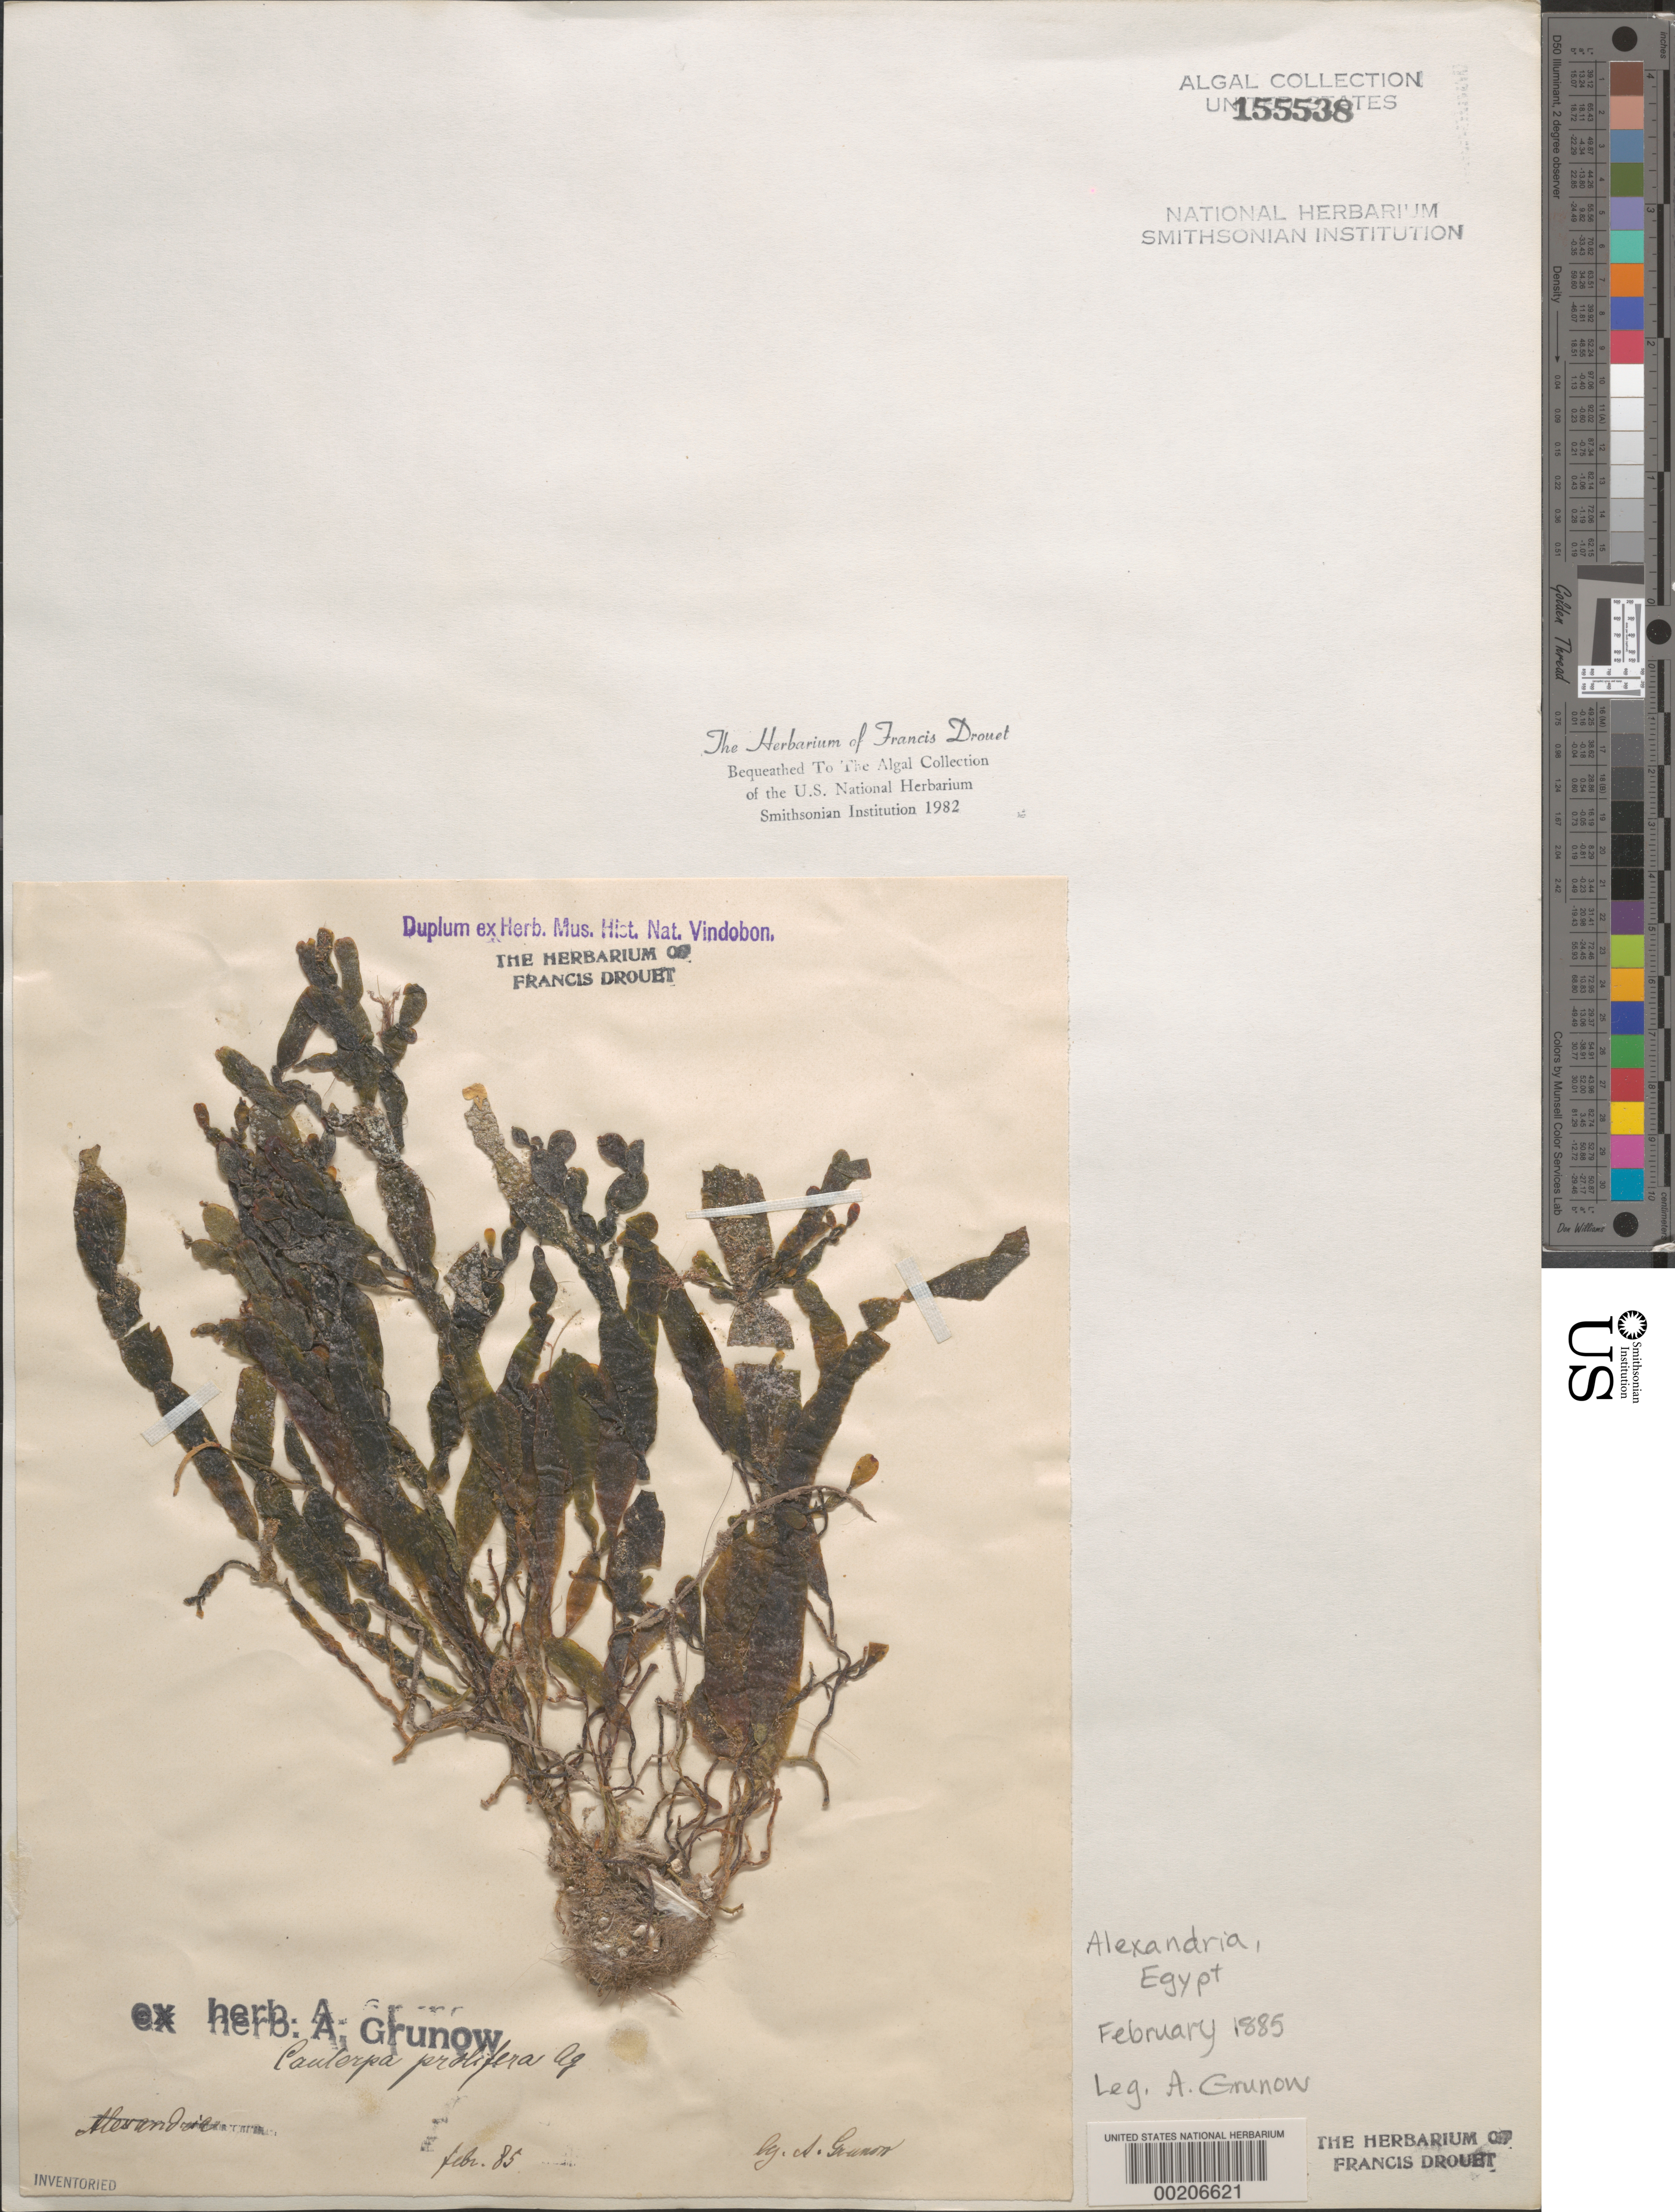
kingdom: Plantae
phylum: Chlorophyta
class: Ulvophyceae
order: Bryopsidales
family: Caulerpaceae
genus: Caulerpa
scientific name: Caulerpa prolifera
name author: (Forssk.) J.V.Lamouroux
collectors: A. Grunow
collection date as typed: Feb 1885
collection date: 1885-02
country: Egypt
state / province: Al Iskandariyah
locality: Alexandria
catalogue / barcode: US 155538